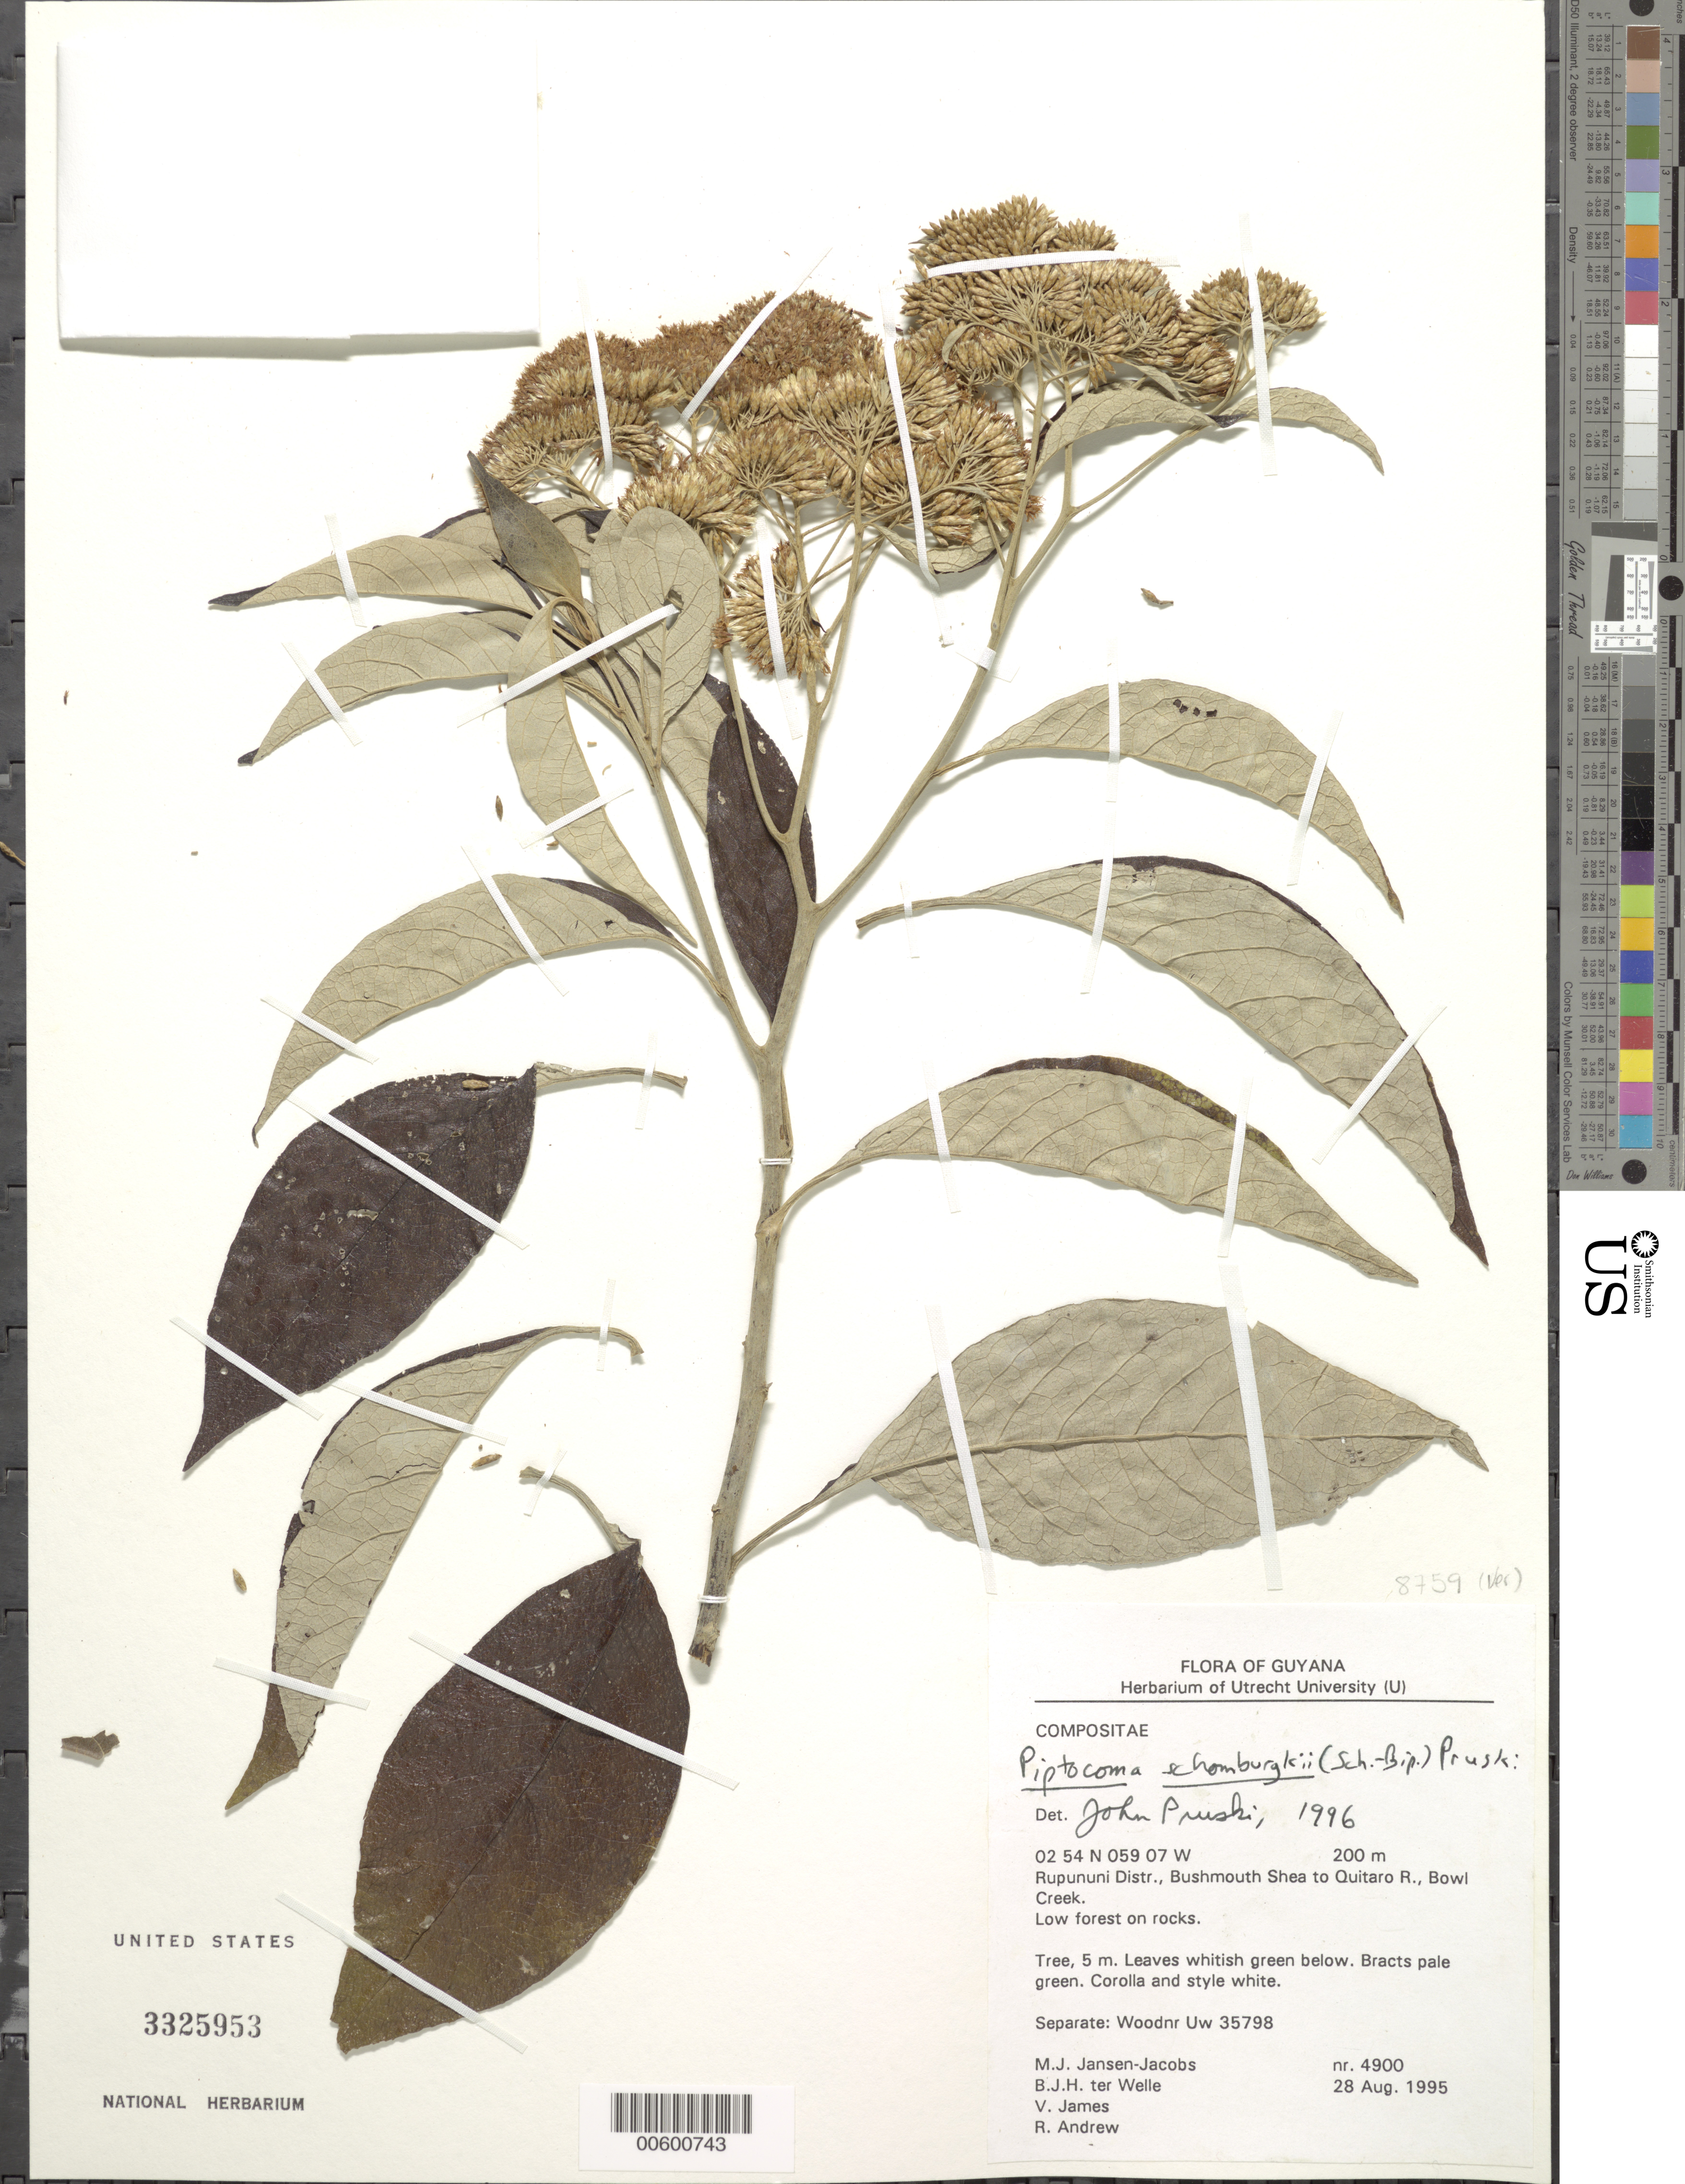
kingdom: Plantae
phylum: Tracheophyta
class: Magnoliopsida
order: Asterales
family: Asteraceae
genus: Piptocoma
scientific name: Piptocoma schomburgkii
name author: (Sch. Bip.) Pruski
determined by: Pruski, J. F.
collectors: M. J. Jansen-Jacobs, B. Welle, V. James & R. Andrew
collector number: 4900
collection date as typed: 28-Aug-95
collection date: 1995-08-28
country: Guyana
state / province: U. Takutu-U. Essequibo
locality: Bowl Creek, Bushmouth, Shea to Quitaro River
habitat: Low forest on rocks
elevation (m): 200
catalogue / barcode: US 3325953